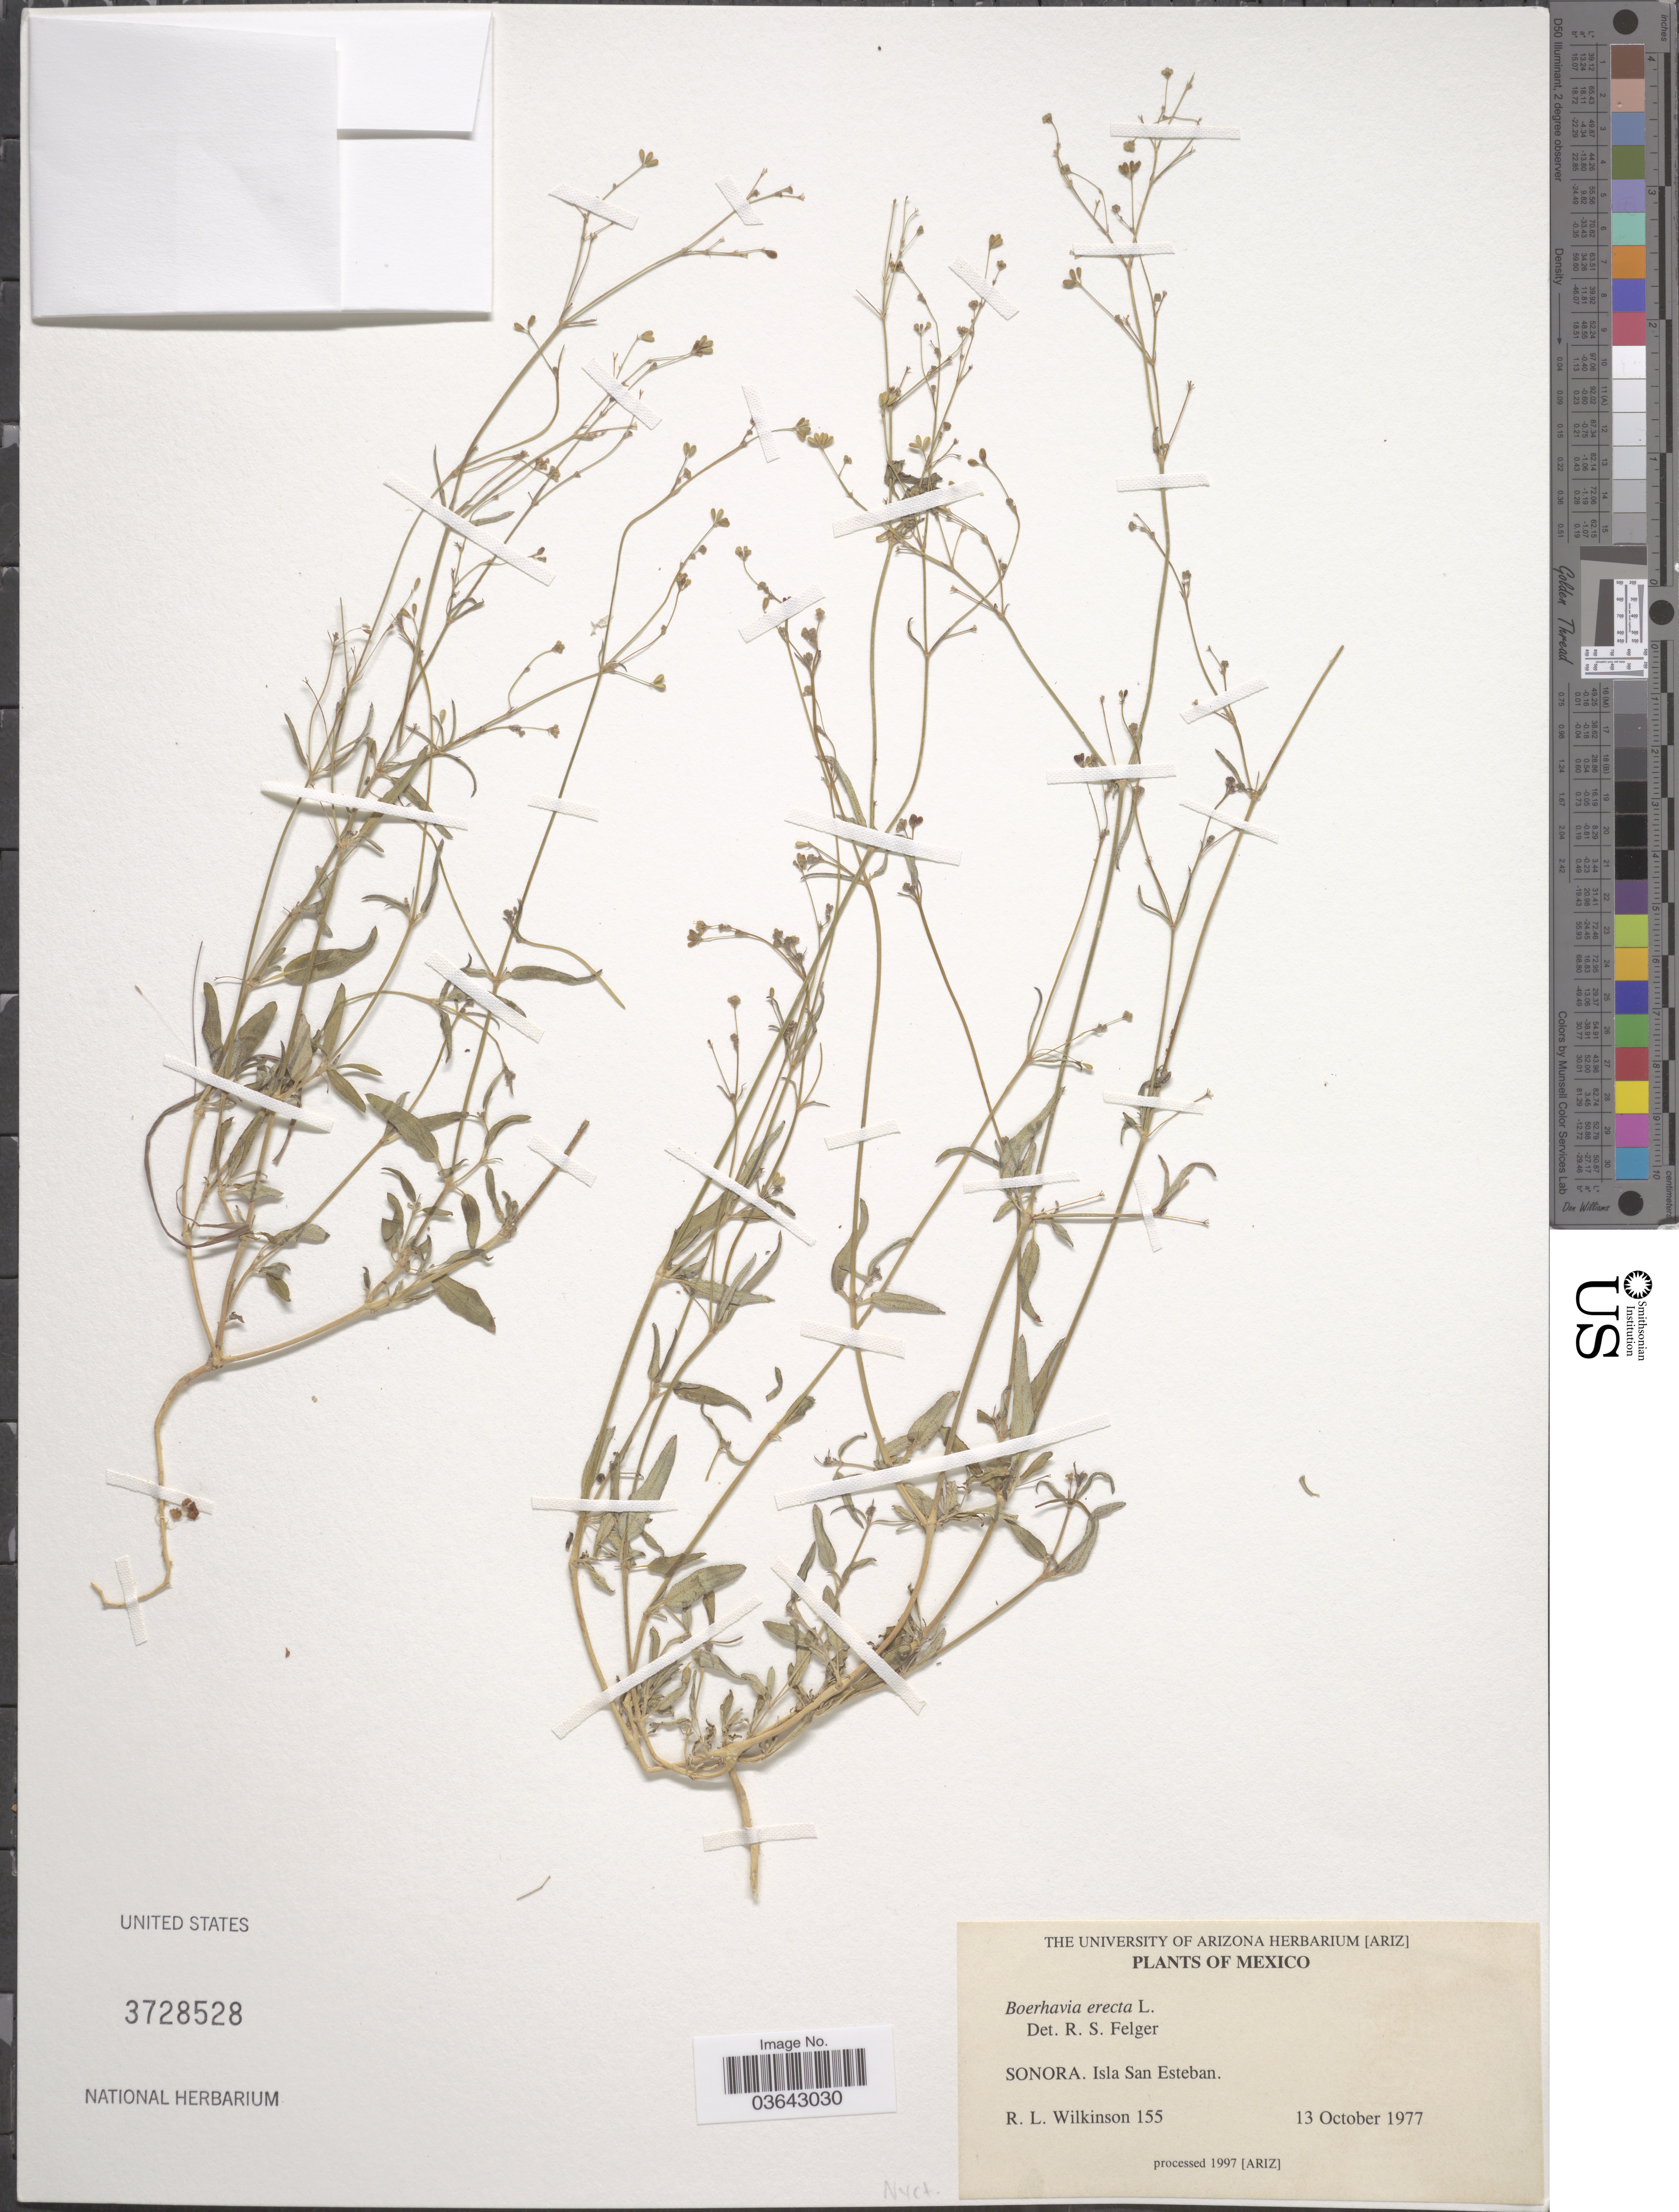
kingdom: Plantae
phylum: Tracheophyta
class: Magnoliopsida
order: Caryophyllales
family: Nyctaginaceae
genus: Boerhavia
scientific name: Boerhavia erecta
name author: L.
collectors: R. Wilkinson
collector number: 155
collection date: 1977-10-13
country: Mexico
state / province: Sonora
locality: Isla San Esteban.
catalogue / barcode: US 3728528